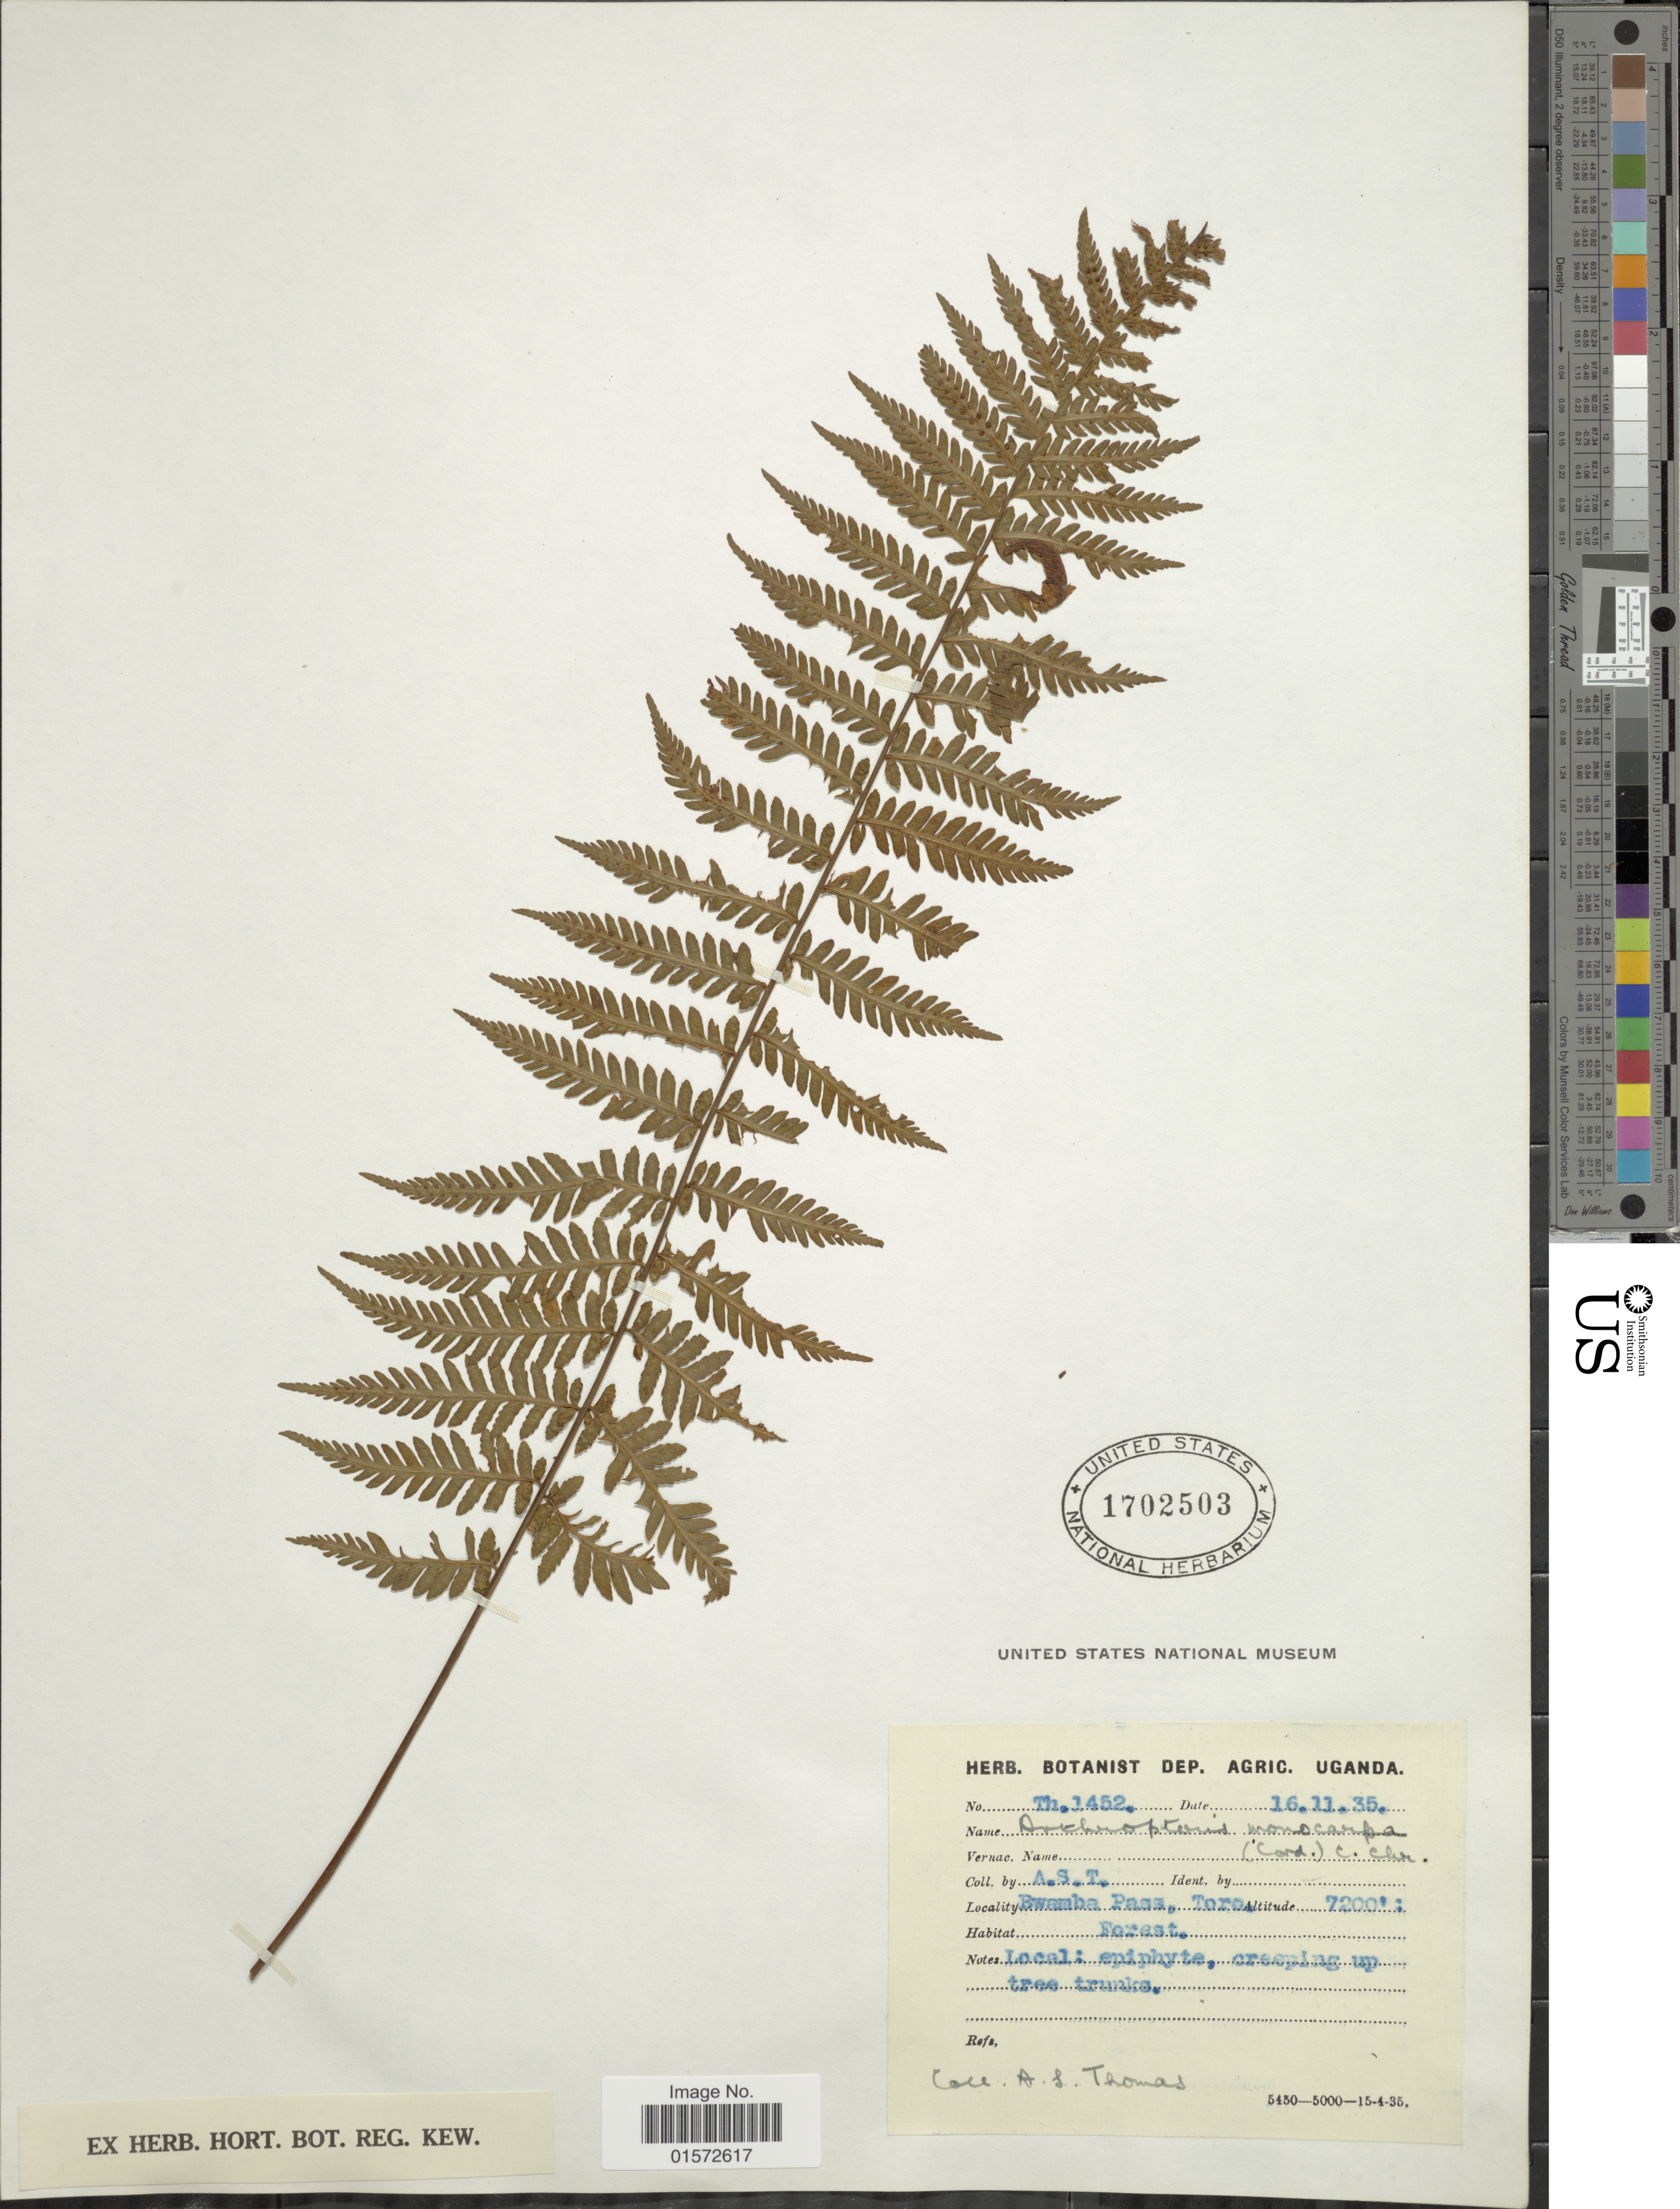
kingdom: Plantae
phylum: Tracheophyta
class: Polypodiopsida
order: Polypodiales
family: Tectariaceae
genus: Arthropteris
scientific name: Arthropteris monocarpa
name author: (Cordem.) C. Chr.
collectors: A. Thomas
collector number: Th1452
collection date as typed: Transcribed d/m/y: 16/11/35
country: Uganda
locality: Bwamba Pass, Toro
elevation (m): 2195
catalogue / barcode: US 1702503